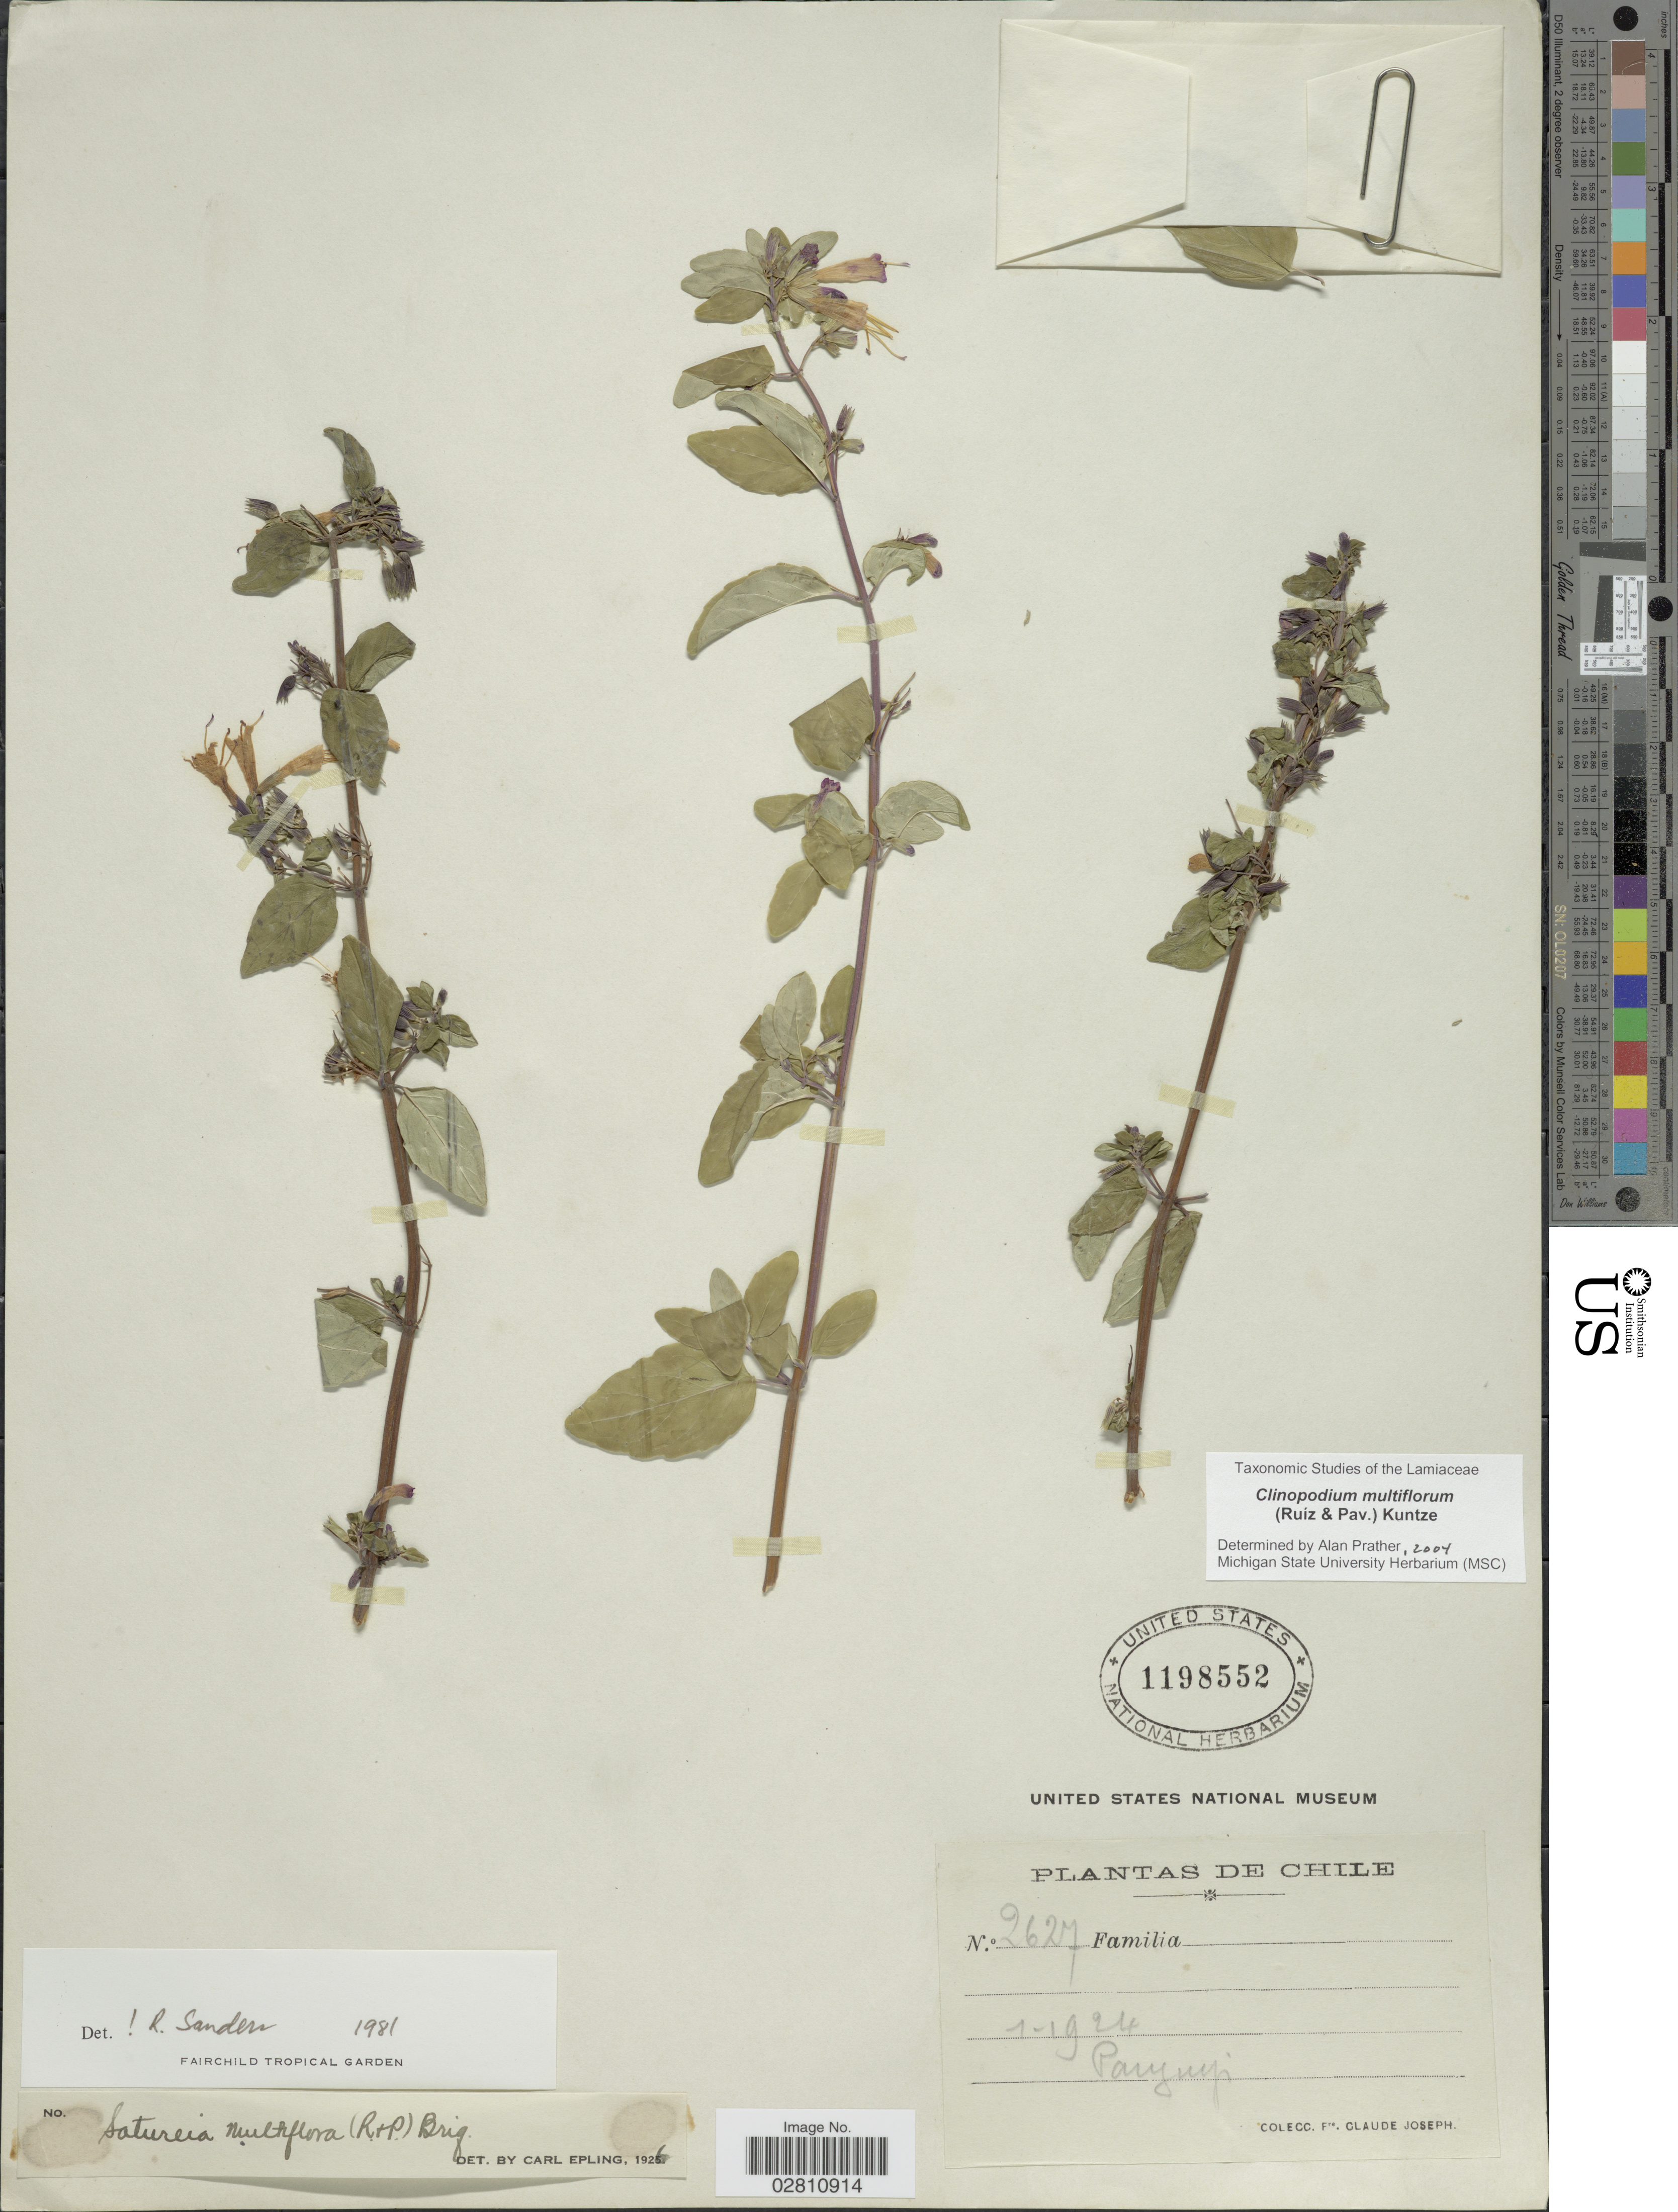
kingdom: Plantae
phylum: Tracheophyta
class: Magnoliopsida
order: Lamiales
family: Lamiaceae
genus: Clinopodium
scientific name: Clinopodium multiflorum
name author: (Ruiz & Pav.) Kuntze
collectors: Frere Claude Joseph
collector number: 2627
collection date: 1924-01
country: Chile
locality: Panguip.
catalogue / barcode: US 1198552